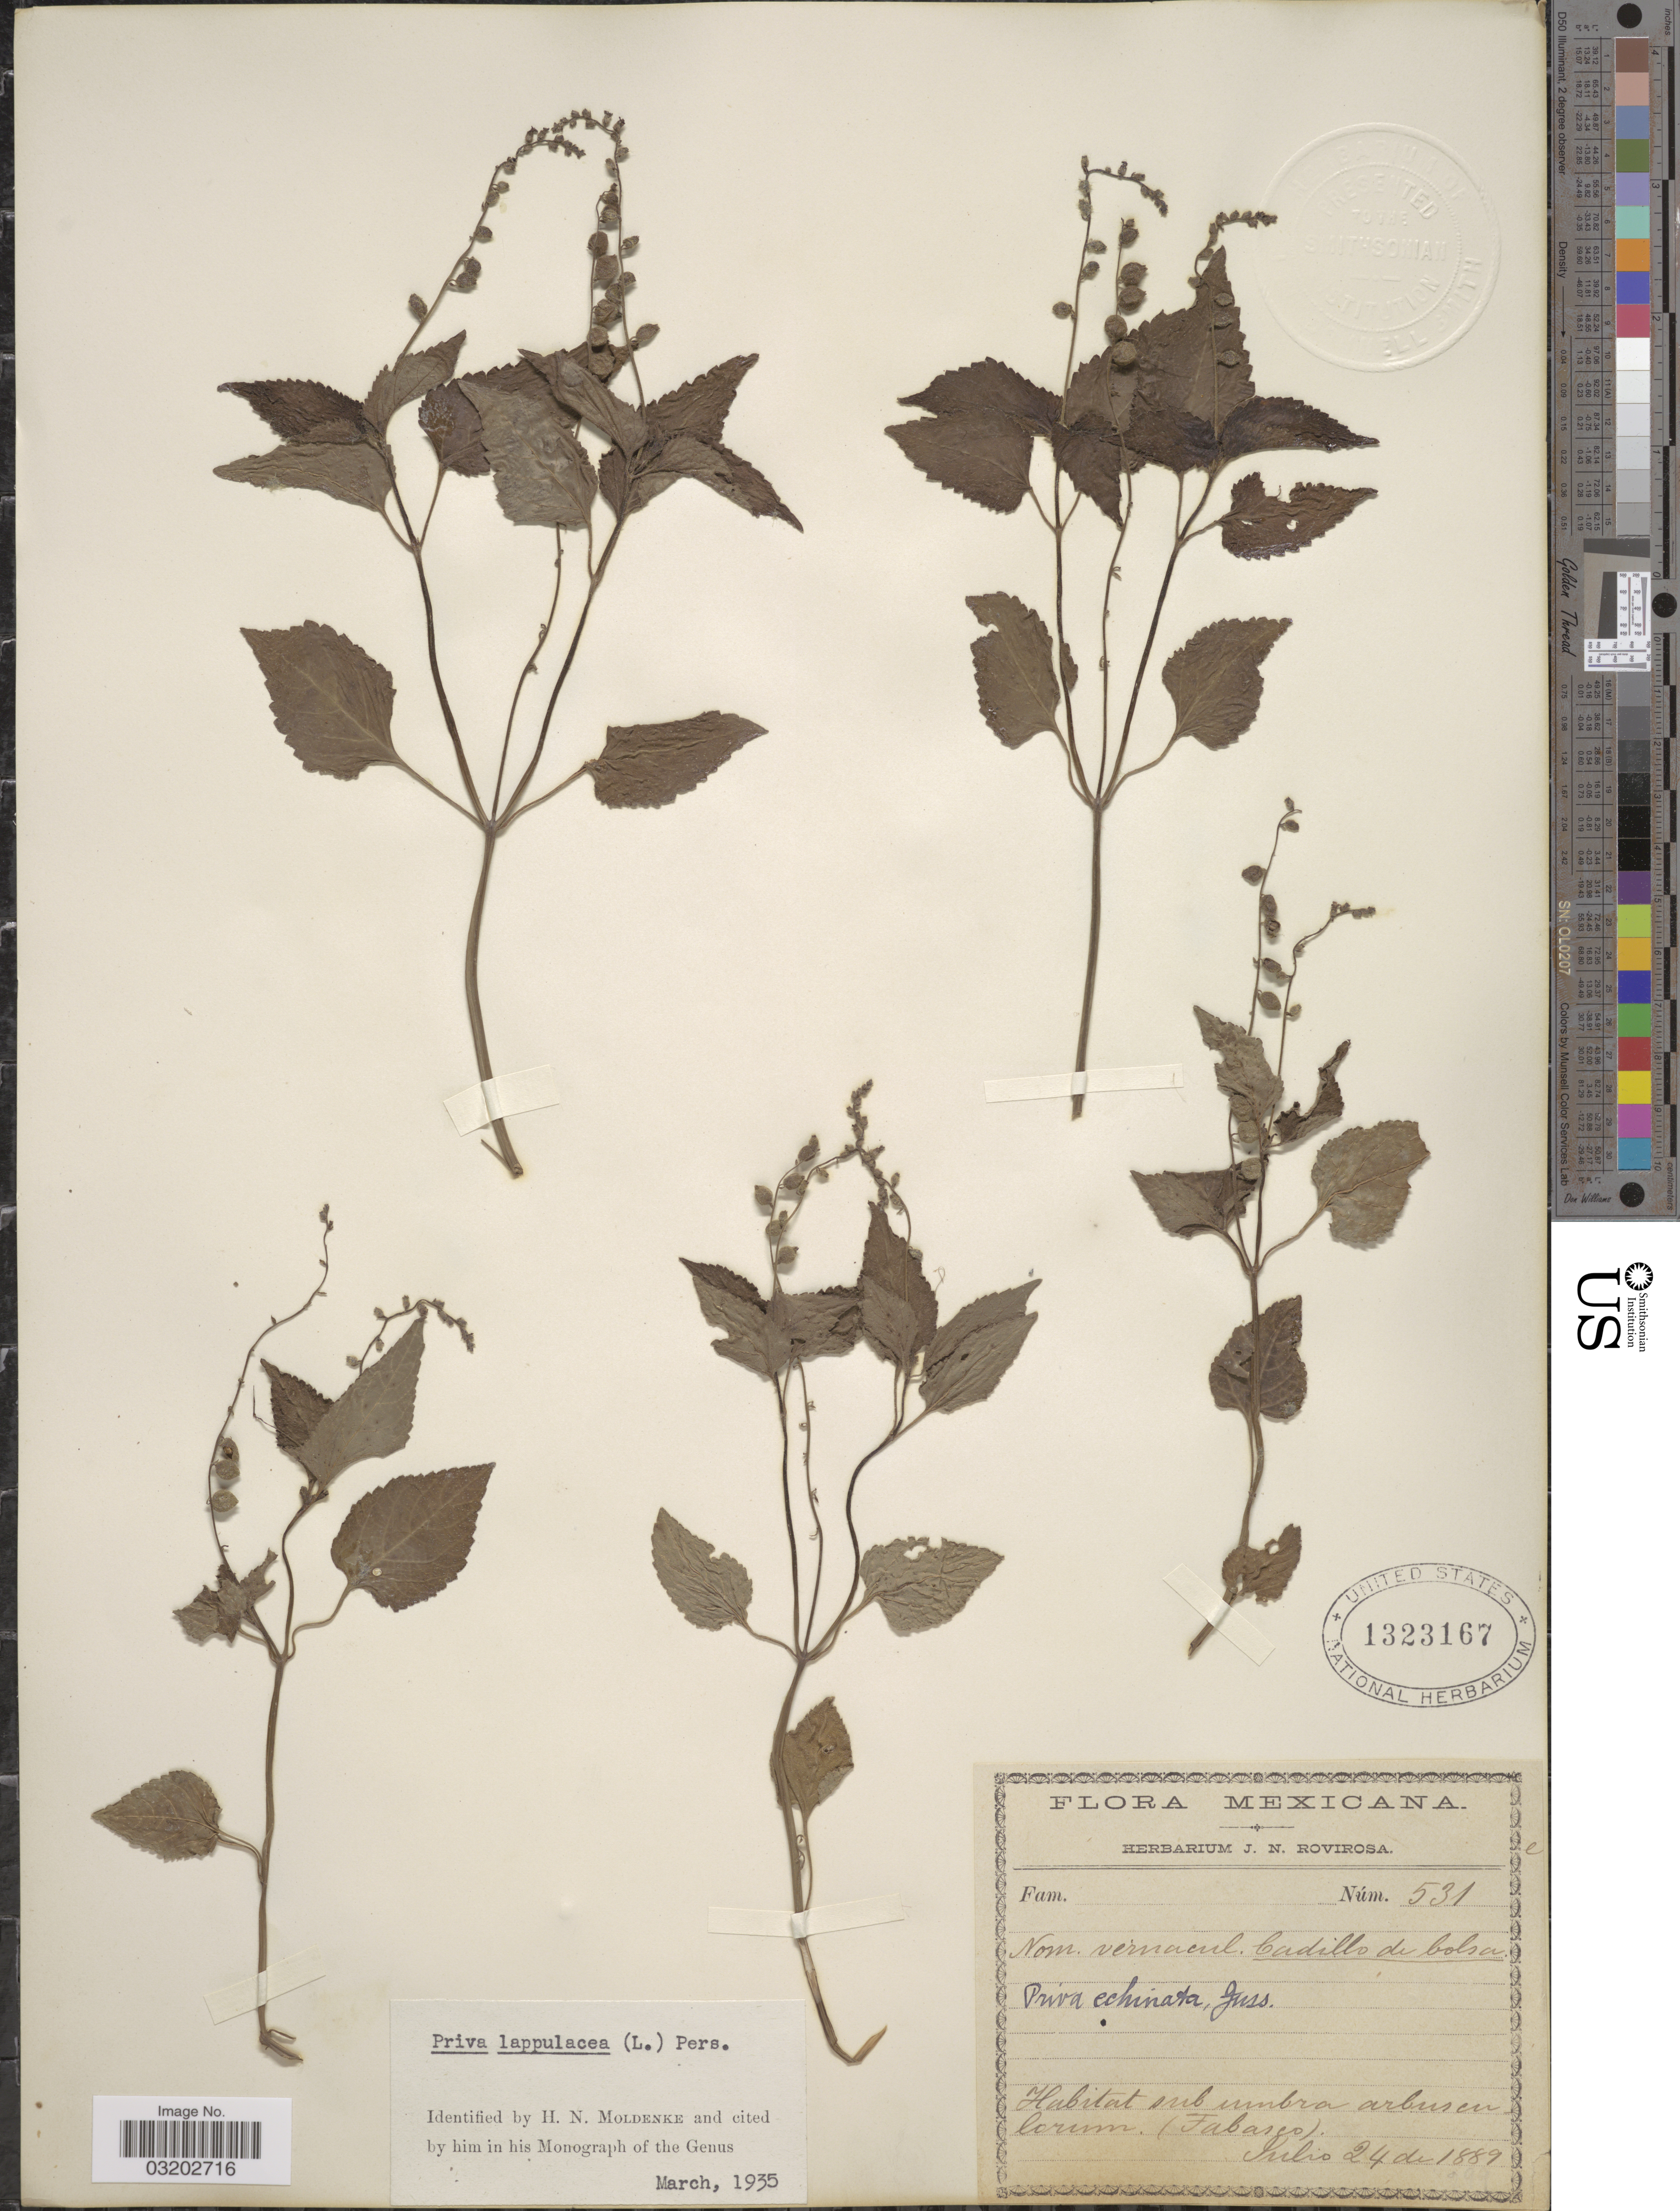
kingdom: Plantae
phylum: Tracheophyta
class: Magnoliopsida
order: Lamiales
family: Verbenaceae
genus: Priva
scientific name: Priva lappulacea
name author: (L.) Pers.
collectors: ex herb. J. N. Rovirosa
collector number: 531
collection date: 1889-07-24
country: Mexico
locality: Priv echinata, Juss. Sub umbra arbus en lorum (Tabasco).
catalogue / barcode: US 1323167